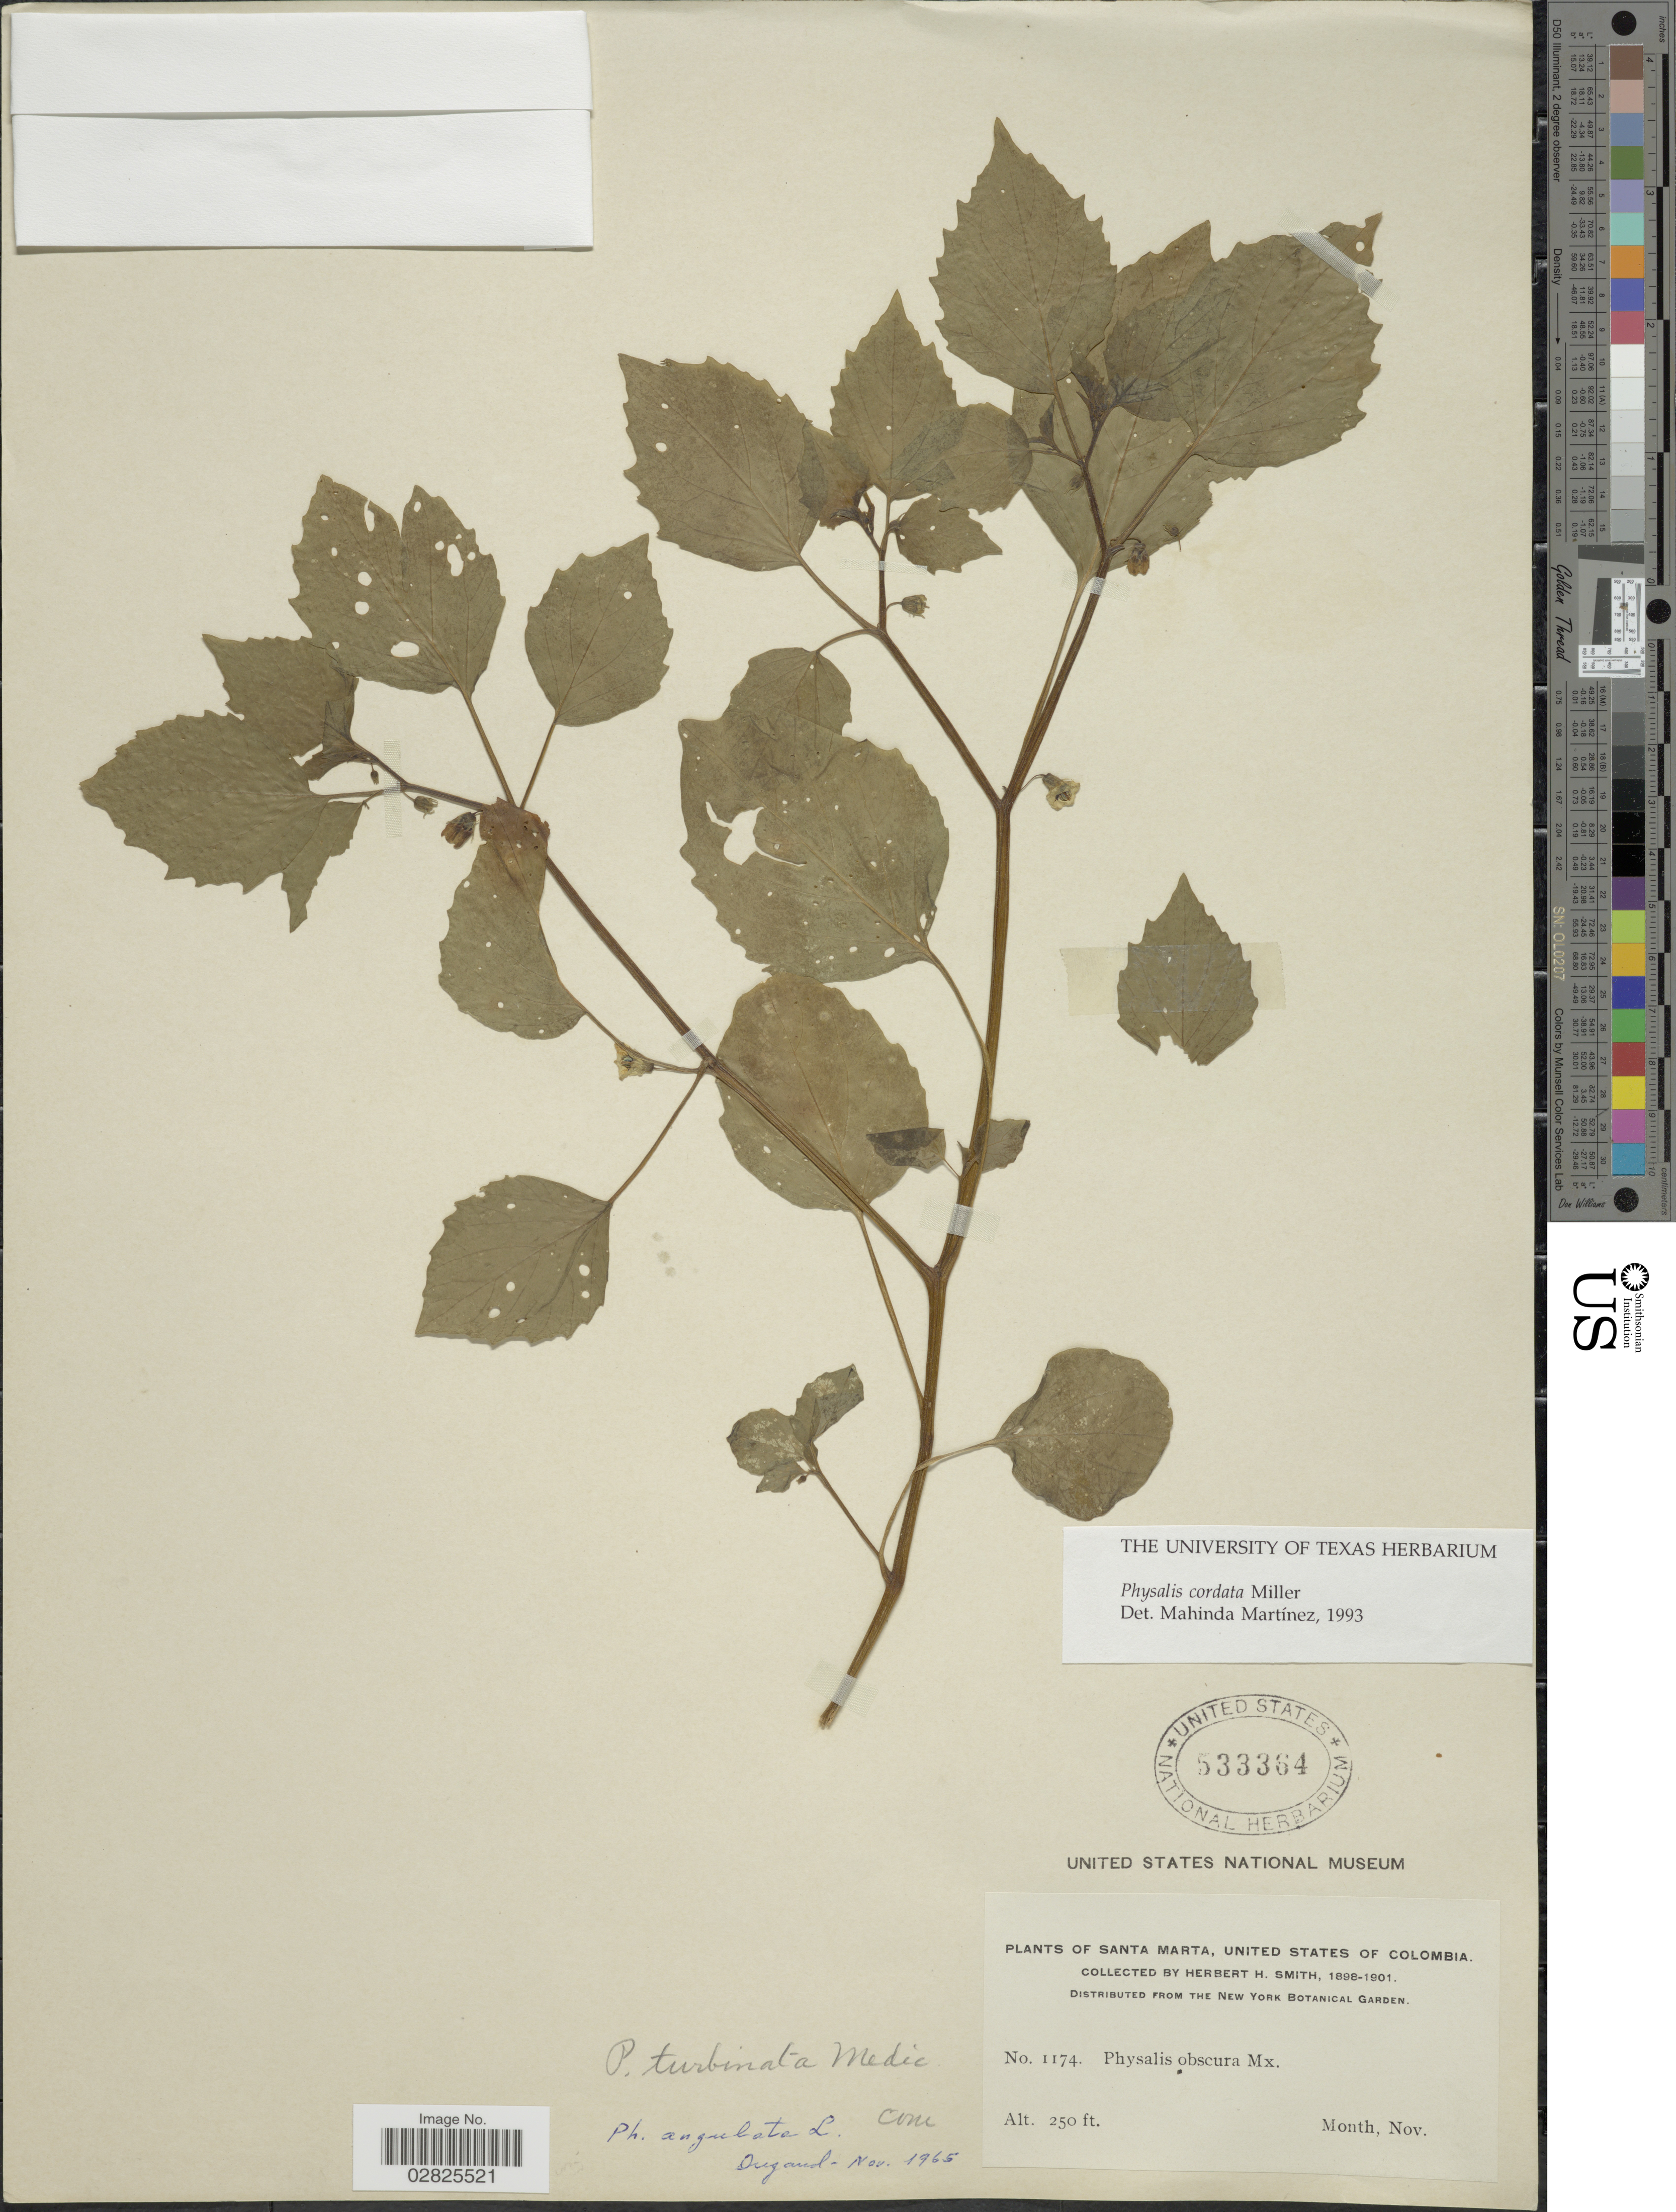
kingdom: Plantae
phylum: Tracheophyta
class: Magnoliopsida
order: Solanales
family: Solanaceae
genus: Physalis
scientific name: Physalis cordata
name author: Mill.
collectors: Herbert H. Smith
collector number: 1174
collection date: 1898-11/1901-11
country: Colombia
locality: Santa Marta, United States of Colombia.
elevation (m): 76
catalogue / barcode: US 533364